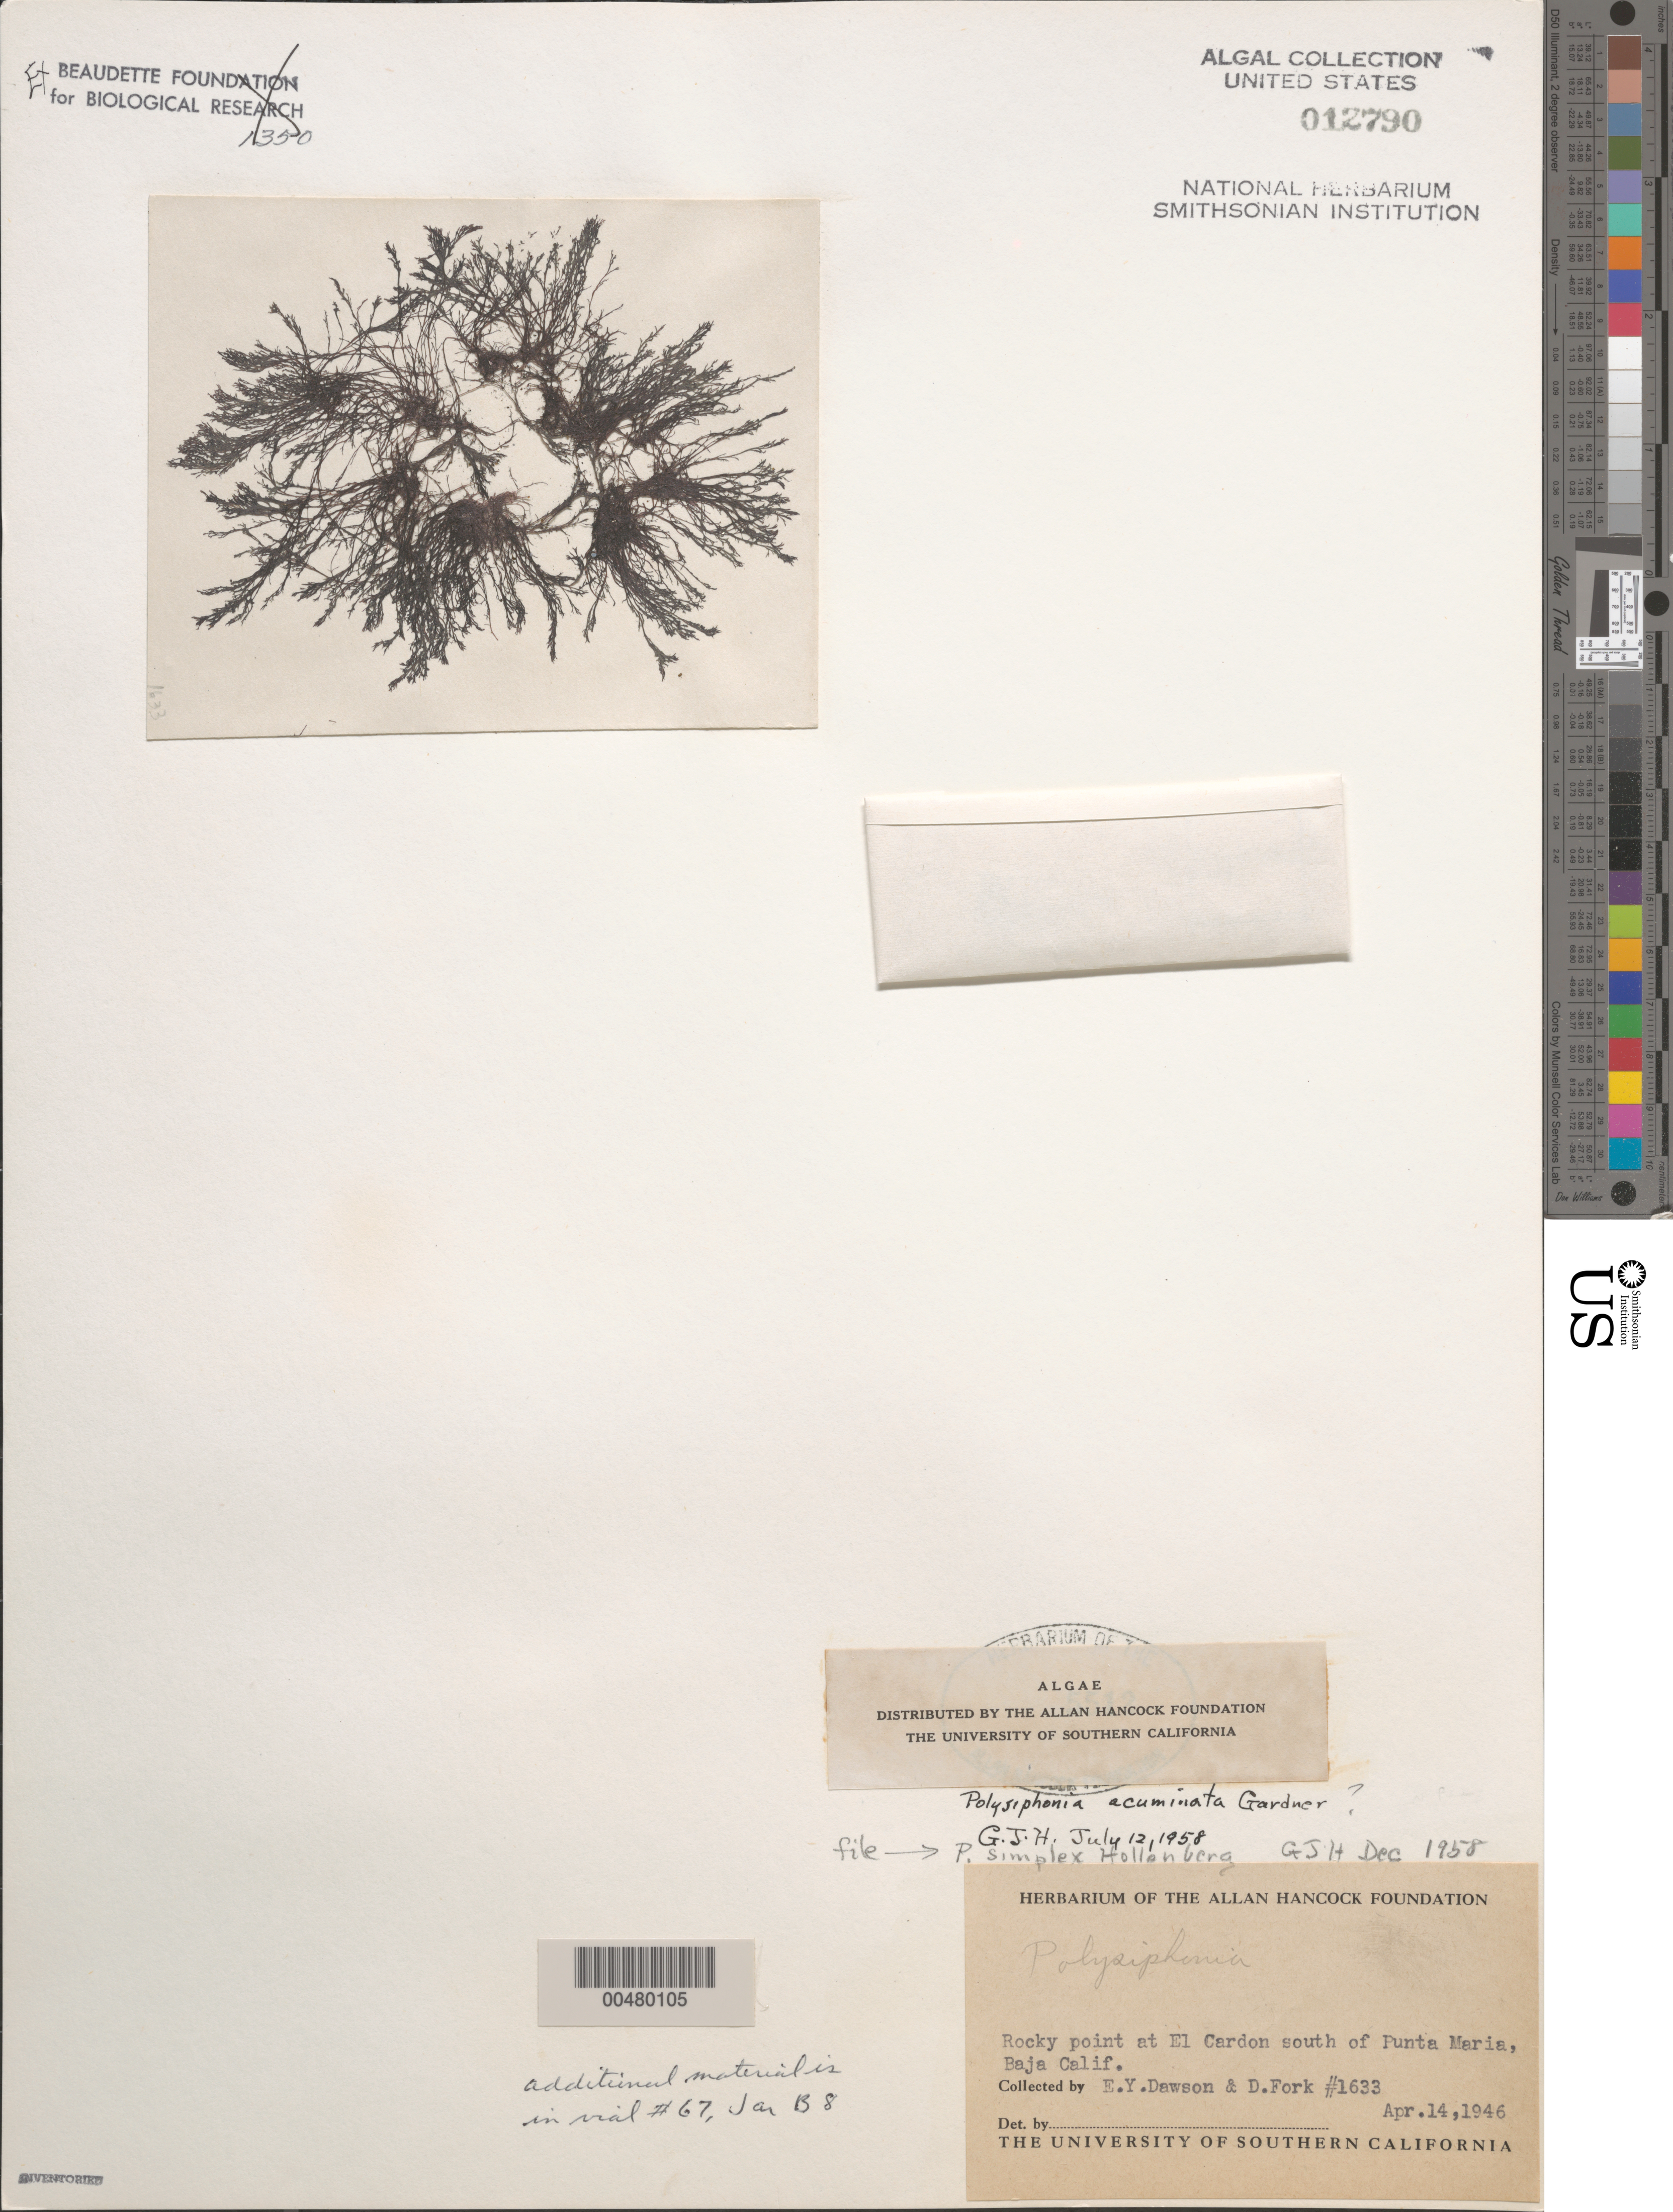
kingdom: Plantae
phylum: Rhodophyta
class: Florideophyceae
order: Ceramiales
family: Rhodomelaceae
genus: Melanothamnus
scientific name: Melanothamnus simplex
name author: (Hollenb.) Diaz-Tapia & Maggs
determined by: Algae name updating Project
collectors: E. Y. Dawson & D. Fork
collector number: EYD 1633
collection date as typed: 14 Apr 1946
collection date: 1946-04-14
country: Mexico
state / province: Baja California Norte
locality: El Cardon, south of Punta Maria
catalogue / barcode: US 12790